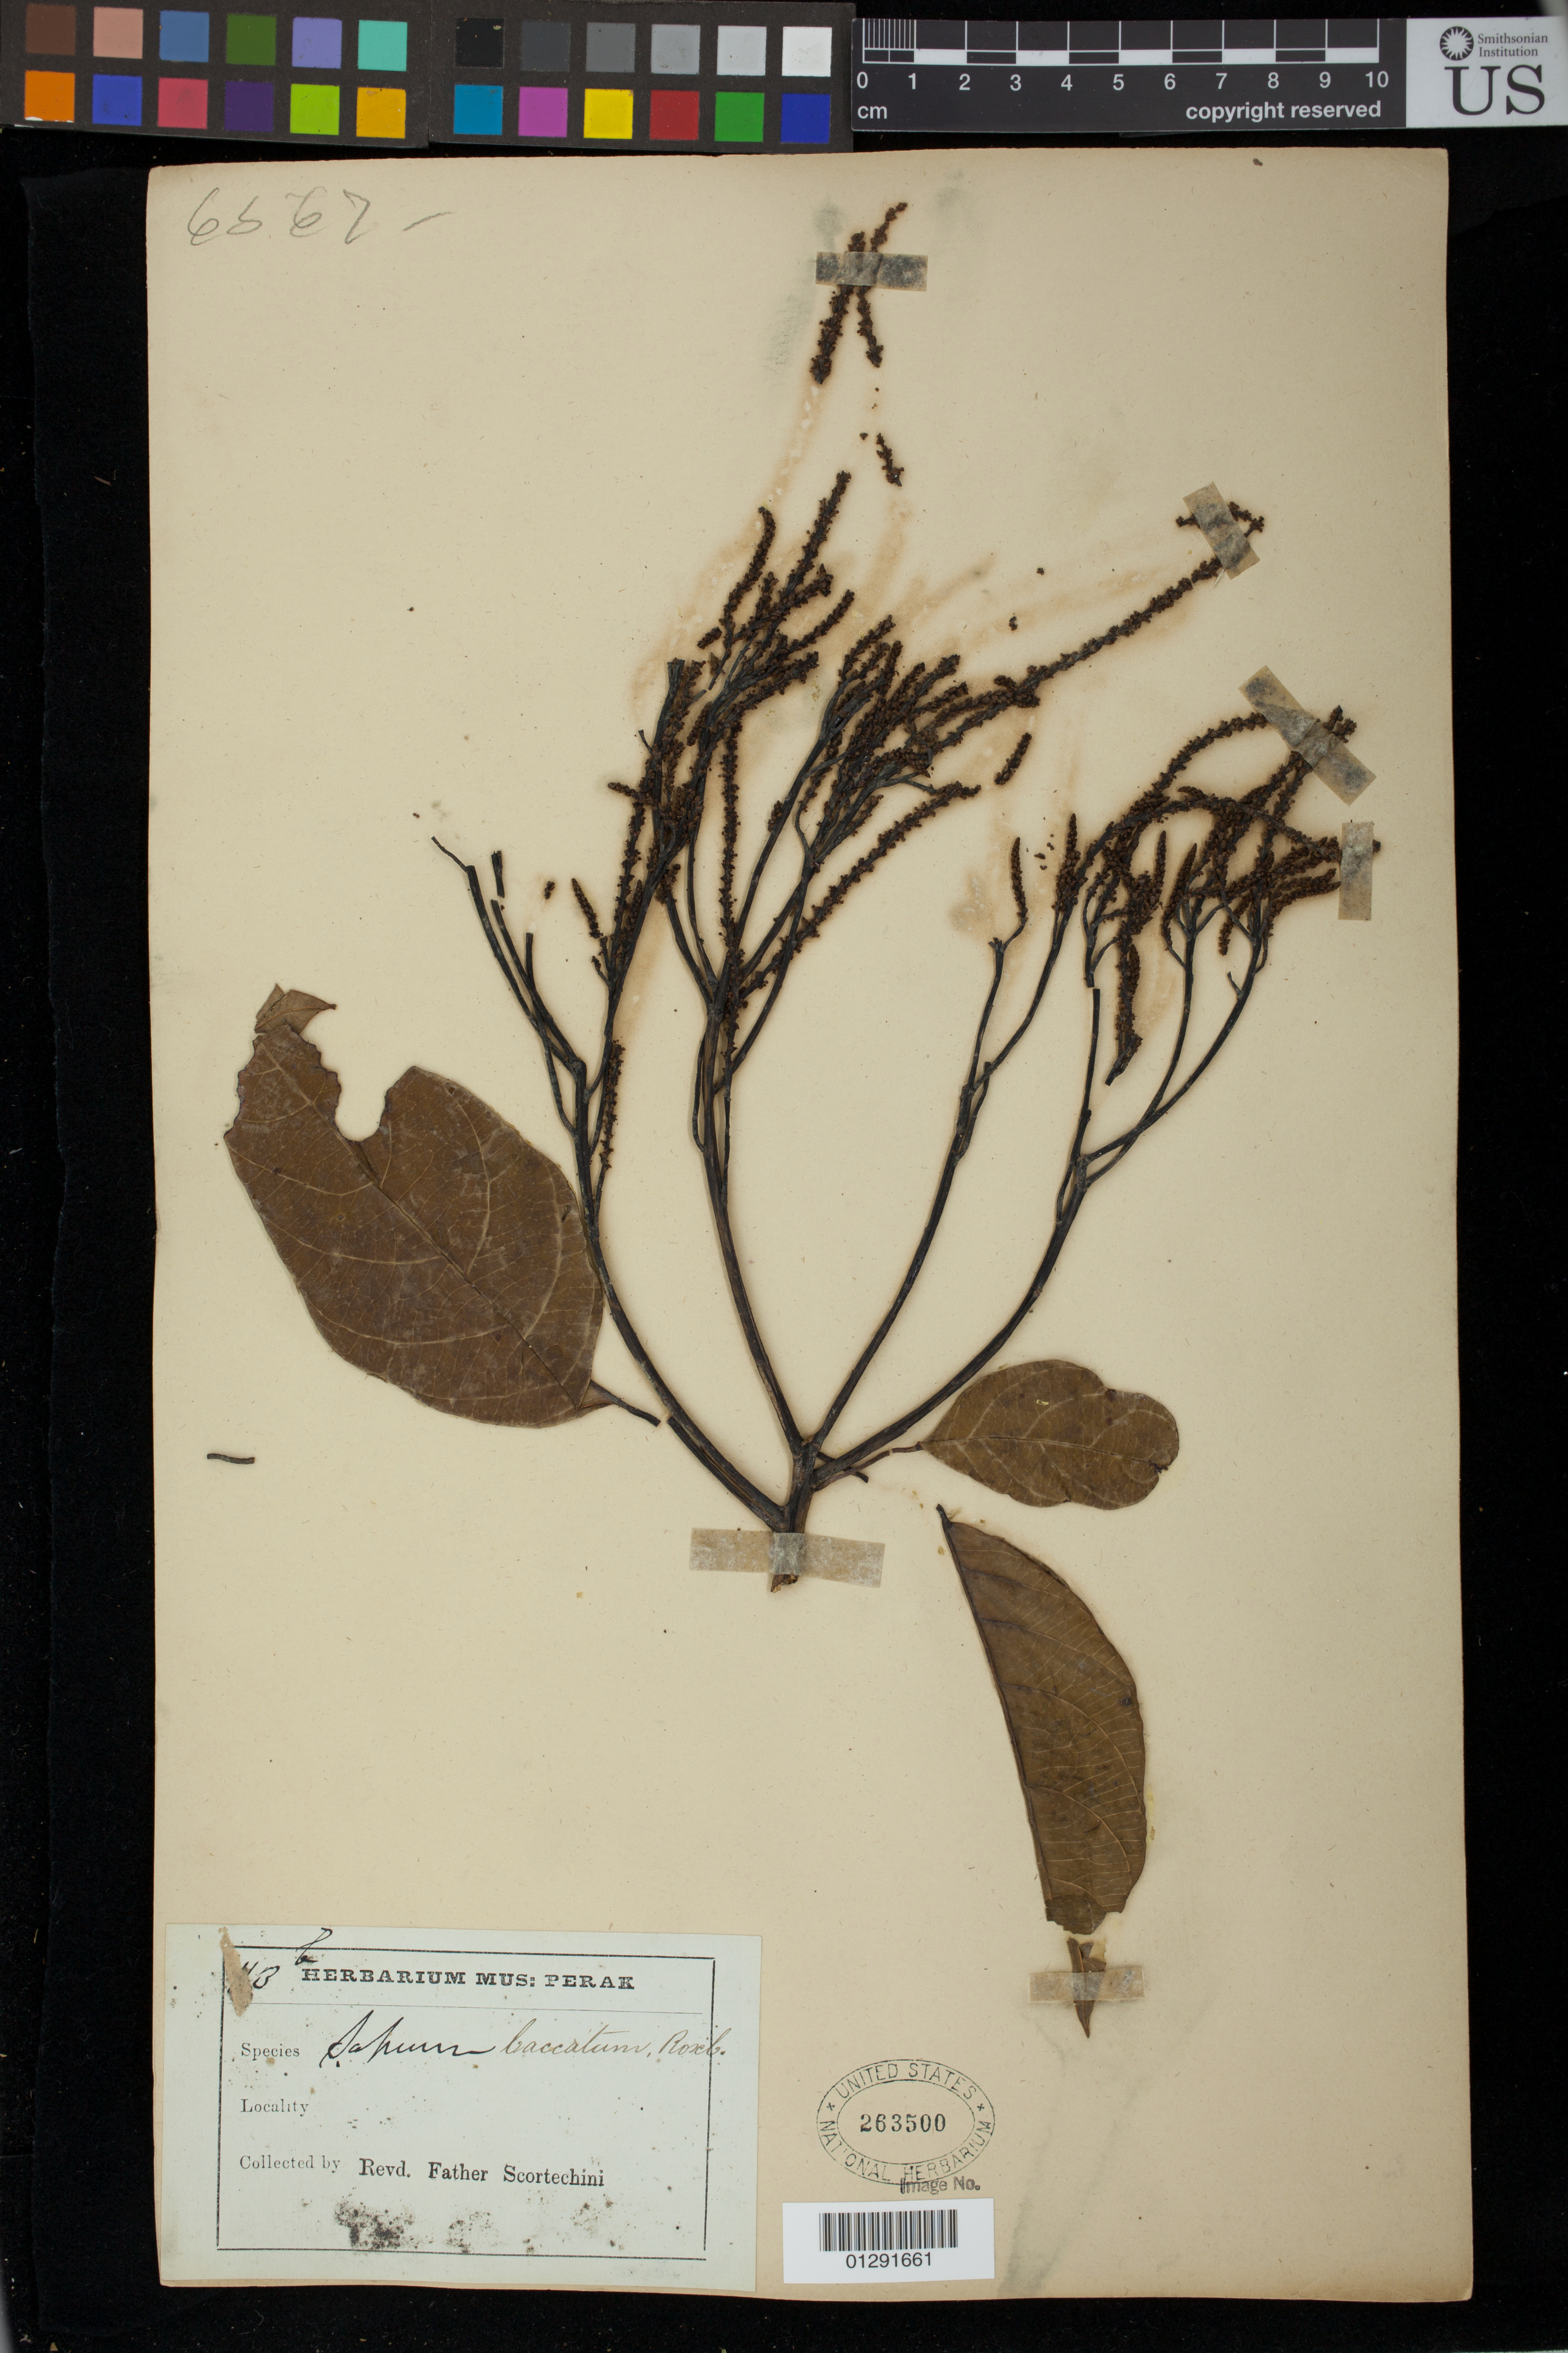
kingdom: Plantae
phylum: Tracheophyta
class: Magnoliopsida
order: Malpighiales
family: Euphorbiaceae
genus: Sapium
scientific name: Sapium baccatum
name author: Roxb.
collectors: Fr. Scortechini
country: Malaysia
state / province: Perak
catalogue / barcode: US 263500